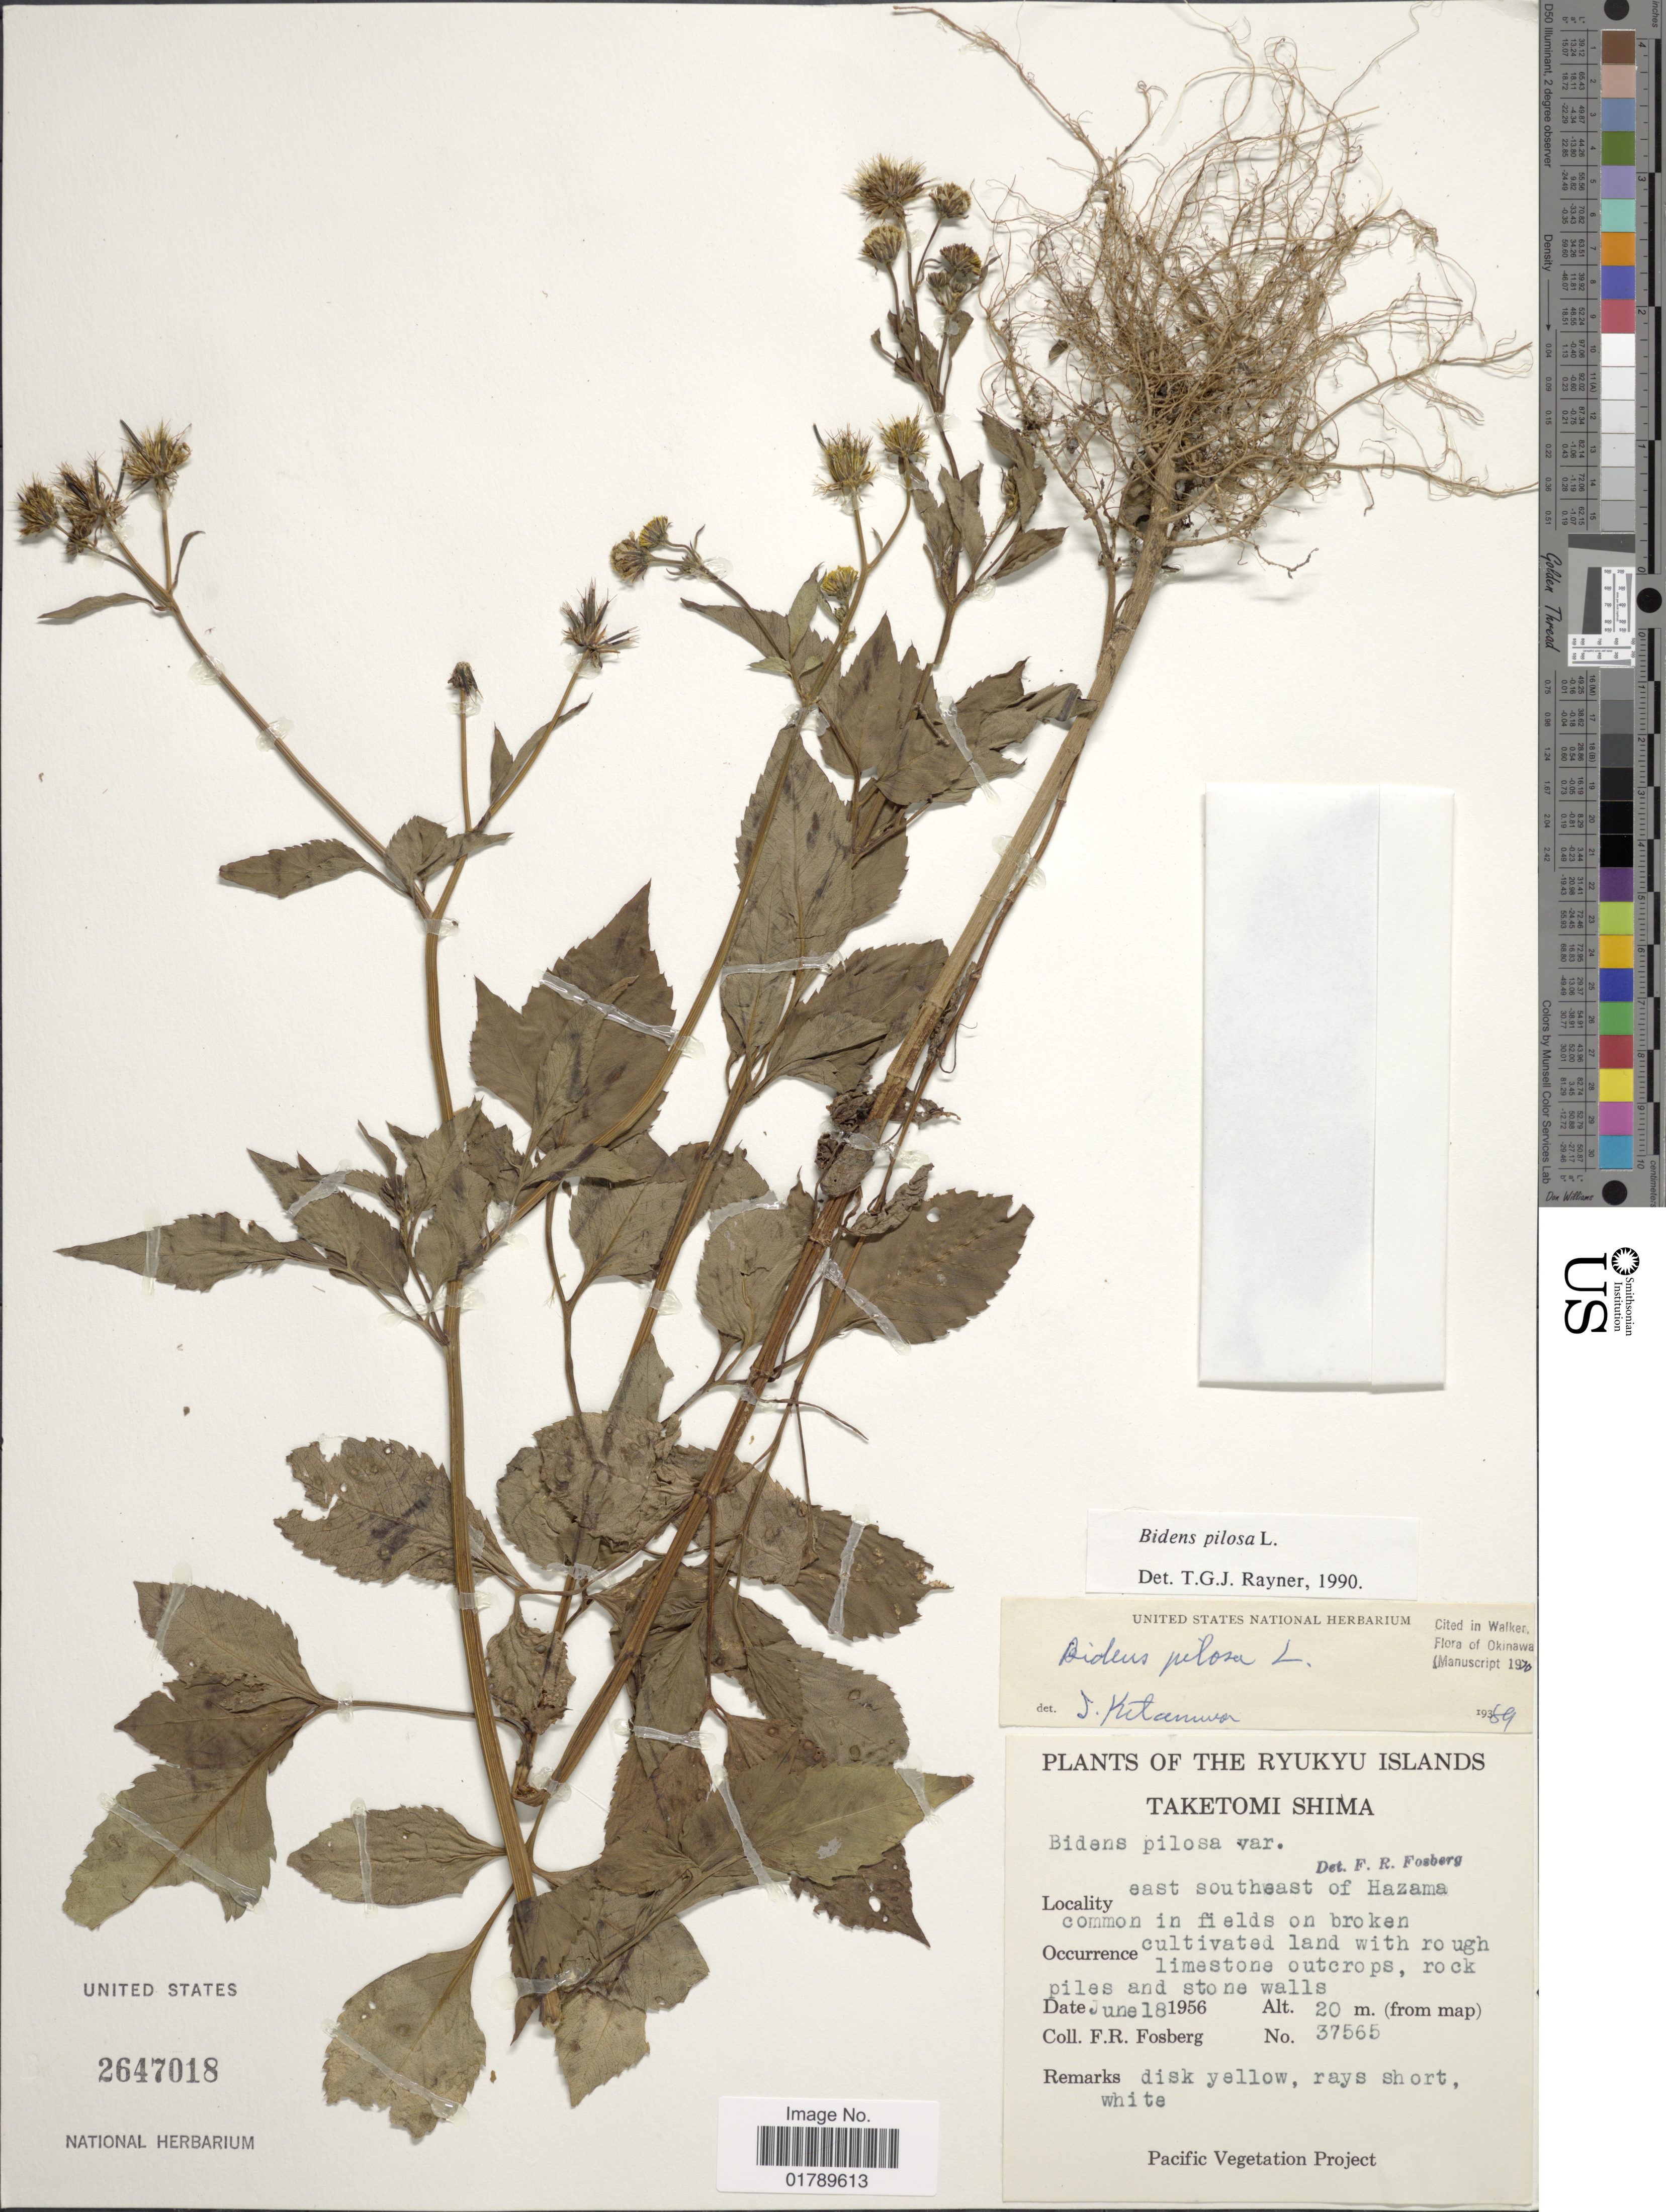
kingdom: Plantae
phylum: Tracheophyta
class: Magnoliopsida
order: Asterales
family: Asteraceae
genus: Bidens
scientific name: Bidens pilosa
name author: L.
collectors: F. R. Fosberg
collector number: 37656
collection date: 1956-06-18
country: Japan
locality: Ryukyu Islands.Taketomi Shima. east southeast of Hazama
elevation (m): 20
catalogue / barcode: US 2647018